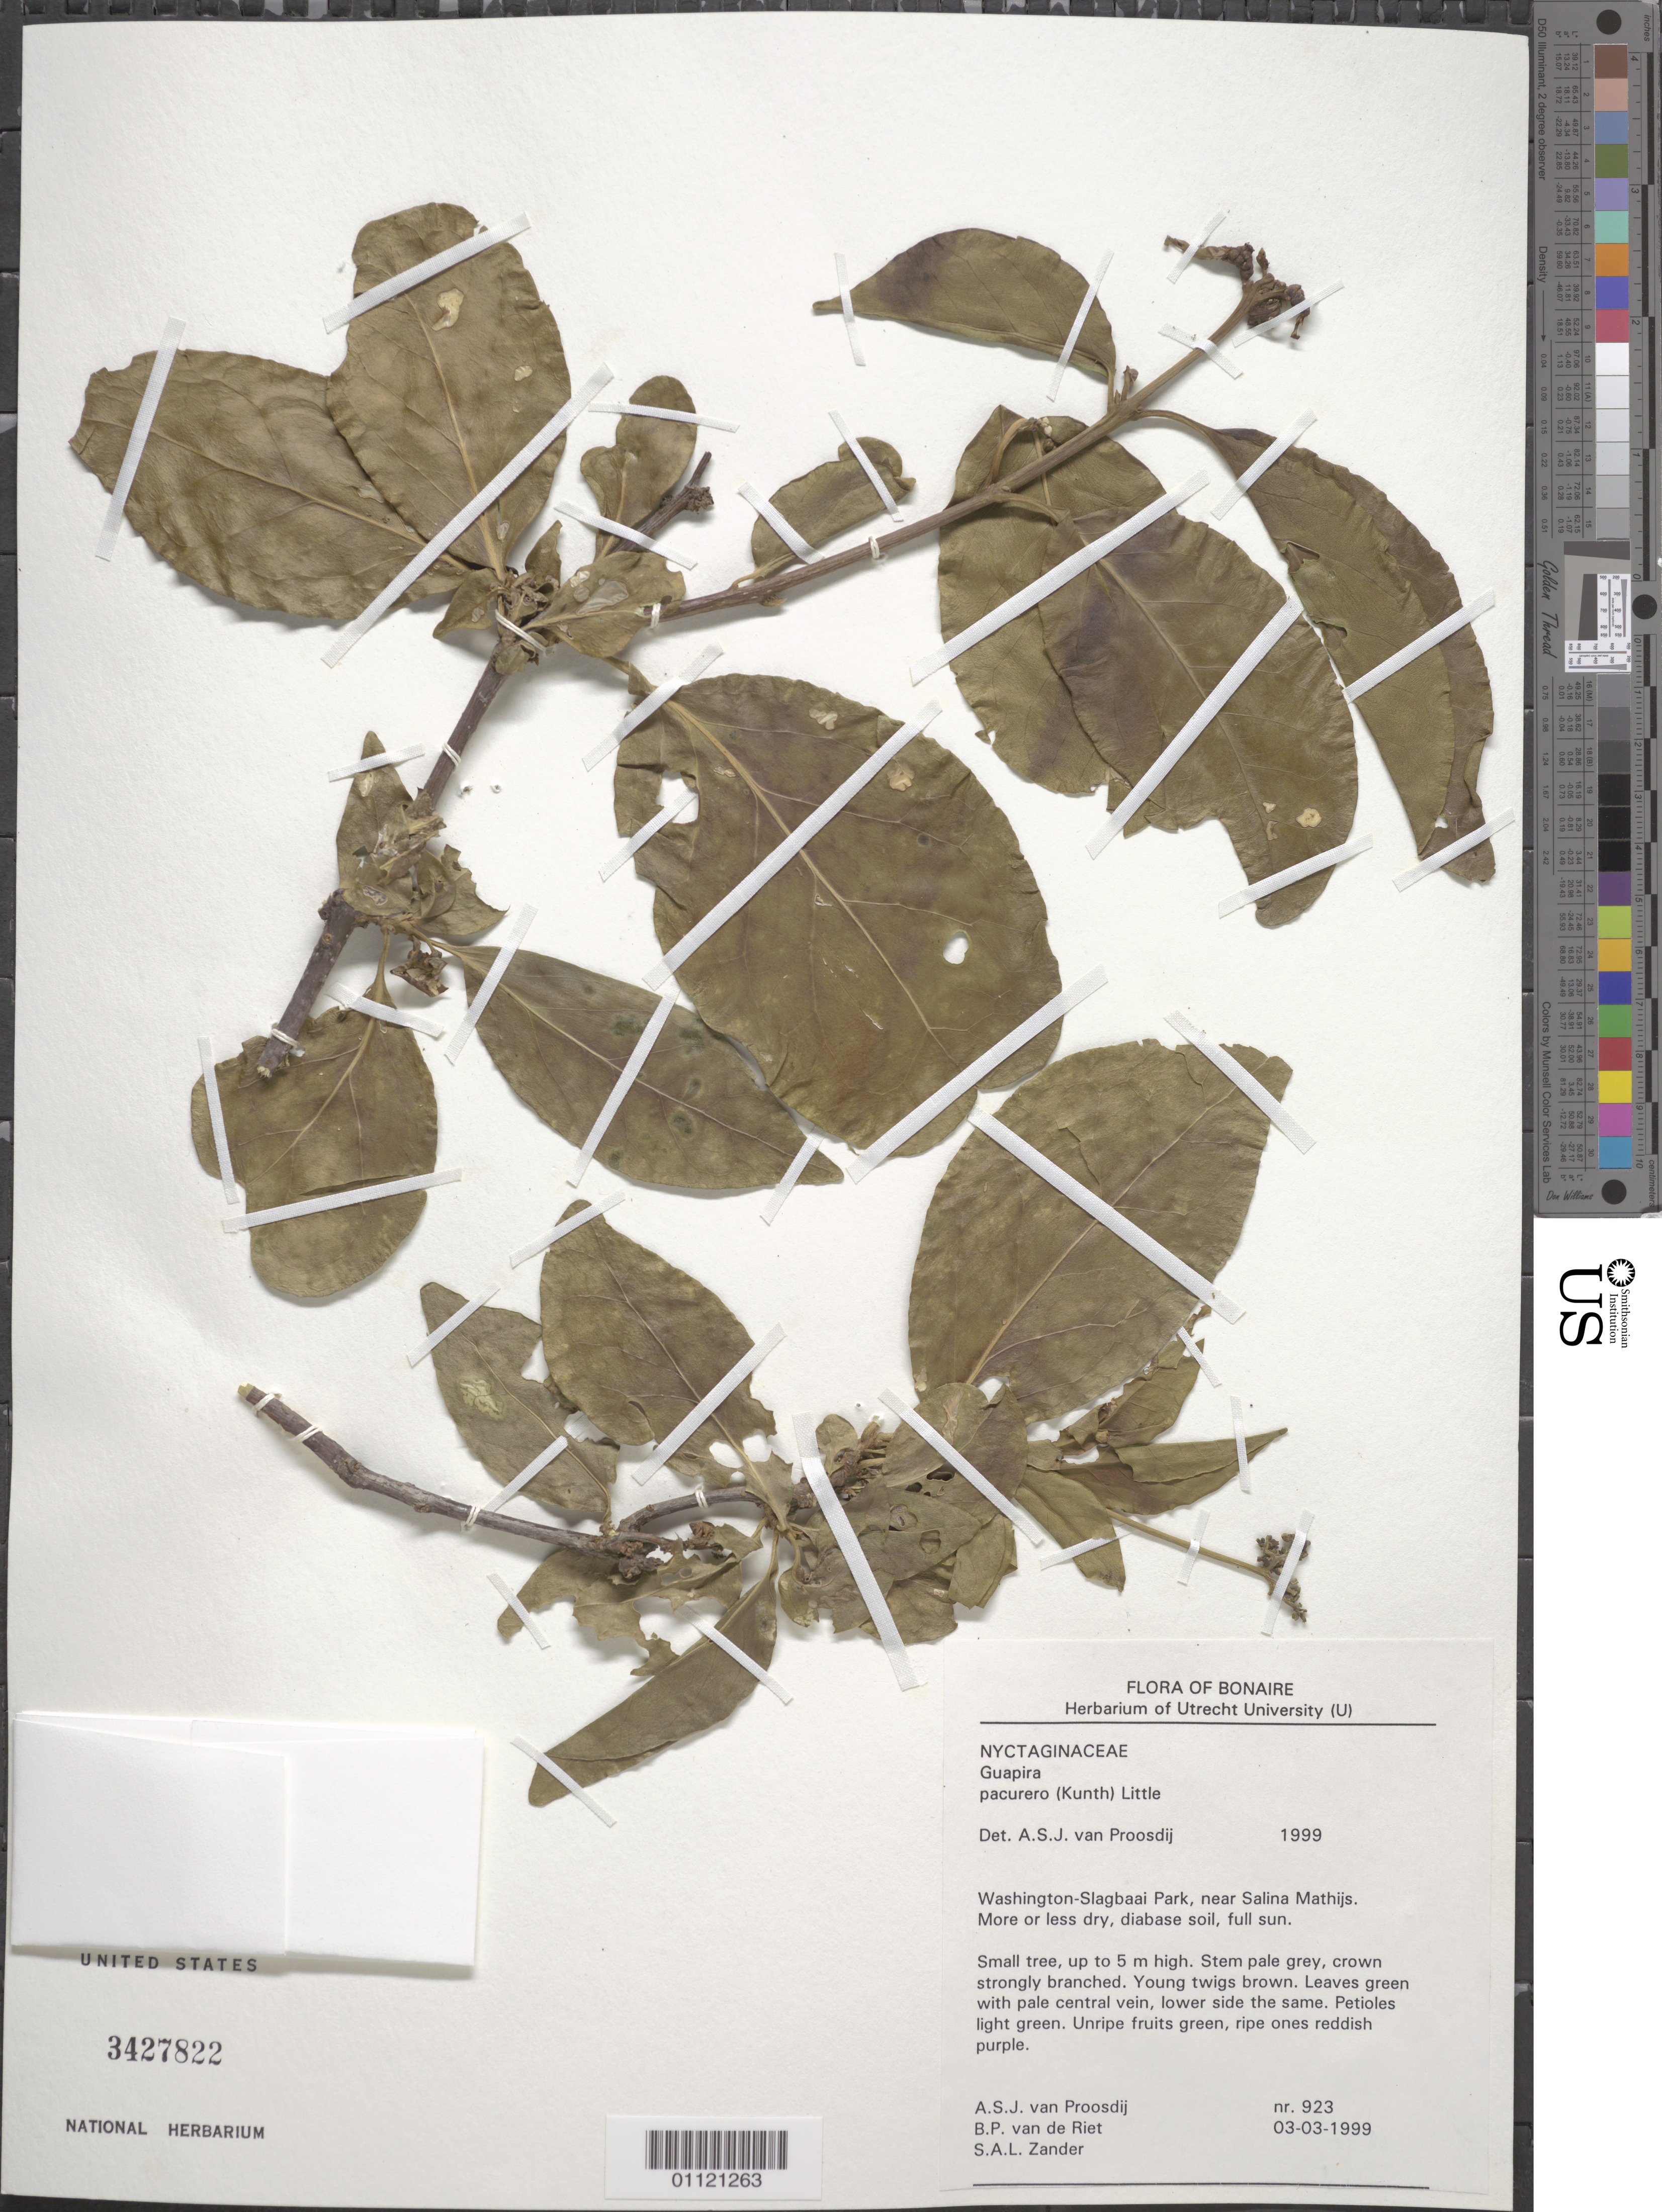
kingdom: Plantae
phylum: Tracheophyta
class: Magnoliopsida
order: Caryophyllales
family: Nyctaginaceae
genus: Guapira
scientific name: Guapira pacurero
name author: (Kunth) Little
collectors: A. Proosdij, B. Riet & S. Zander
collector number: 923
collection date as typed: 03 Mar 1999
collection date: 1999-03-03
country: Netherlands Antilles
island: Bonaire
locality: Washington-Slagbaai Park, near Salina Mathijs; More or less dry, diabase soil, full sun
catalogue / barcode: US 3427822